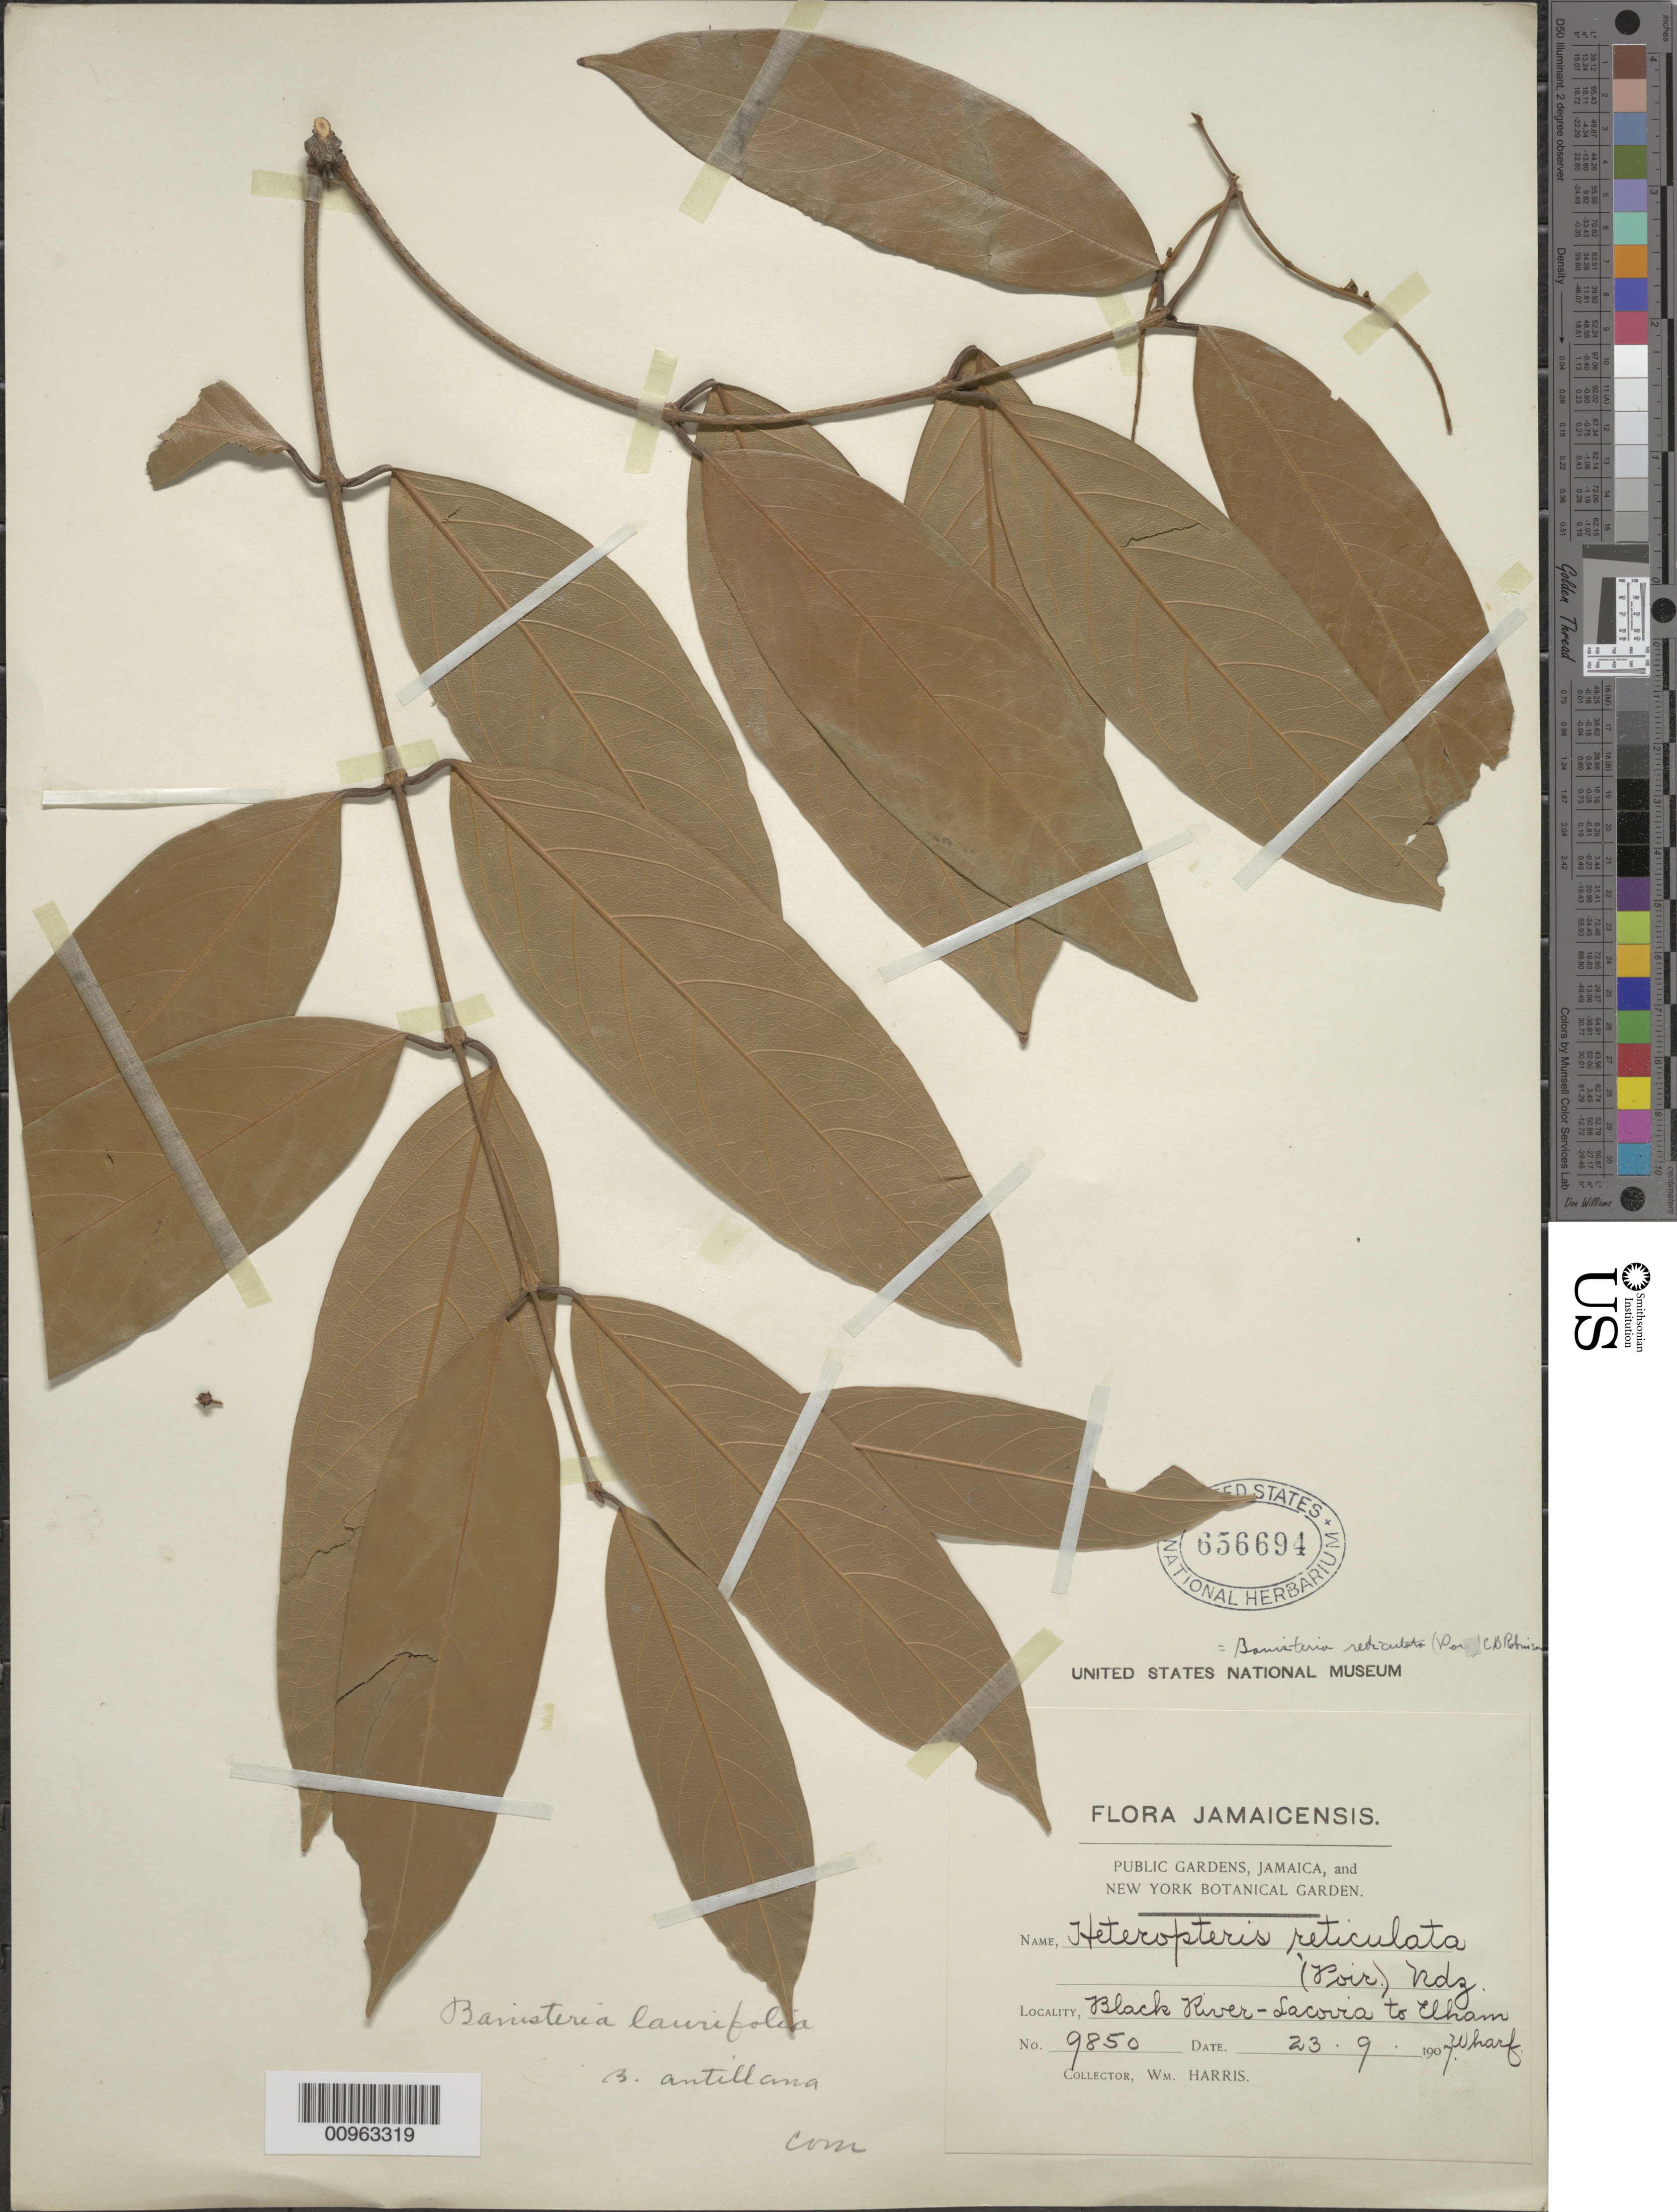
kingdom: Plantae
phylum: Tracheophyta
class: Magnoliopsida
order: Malpighiales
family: Malpighiaceae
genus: Heteropterys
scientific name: Heteropterys laurifolia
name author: (L.) A. Juss.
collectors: W. H. Harris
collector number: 9850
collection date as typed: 23 Sep 1907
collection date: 1907-09-23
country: Jamaica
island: Jamaica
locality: Black River-Lacovia to Elham Wharf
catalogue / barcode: US 656694